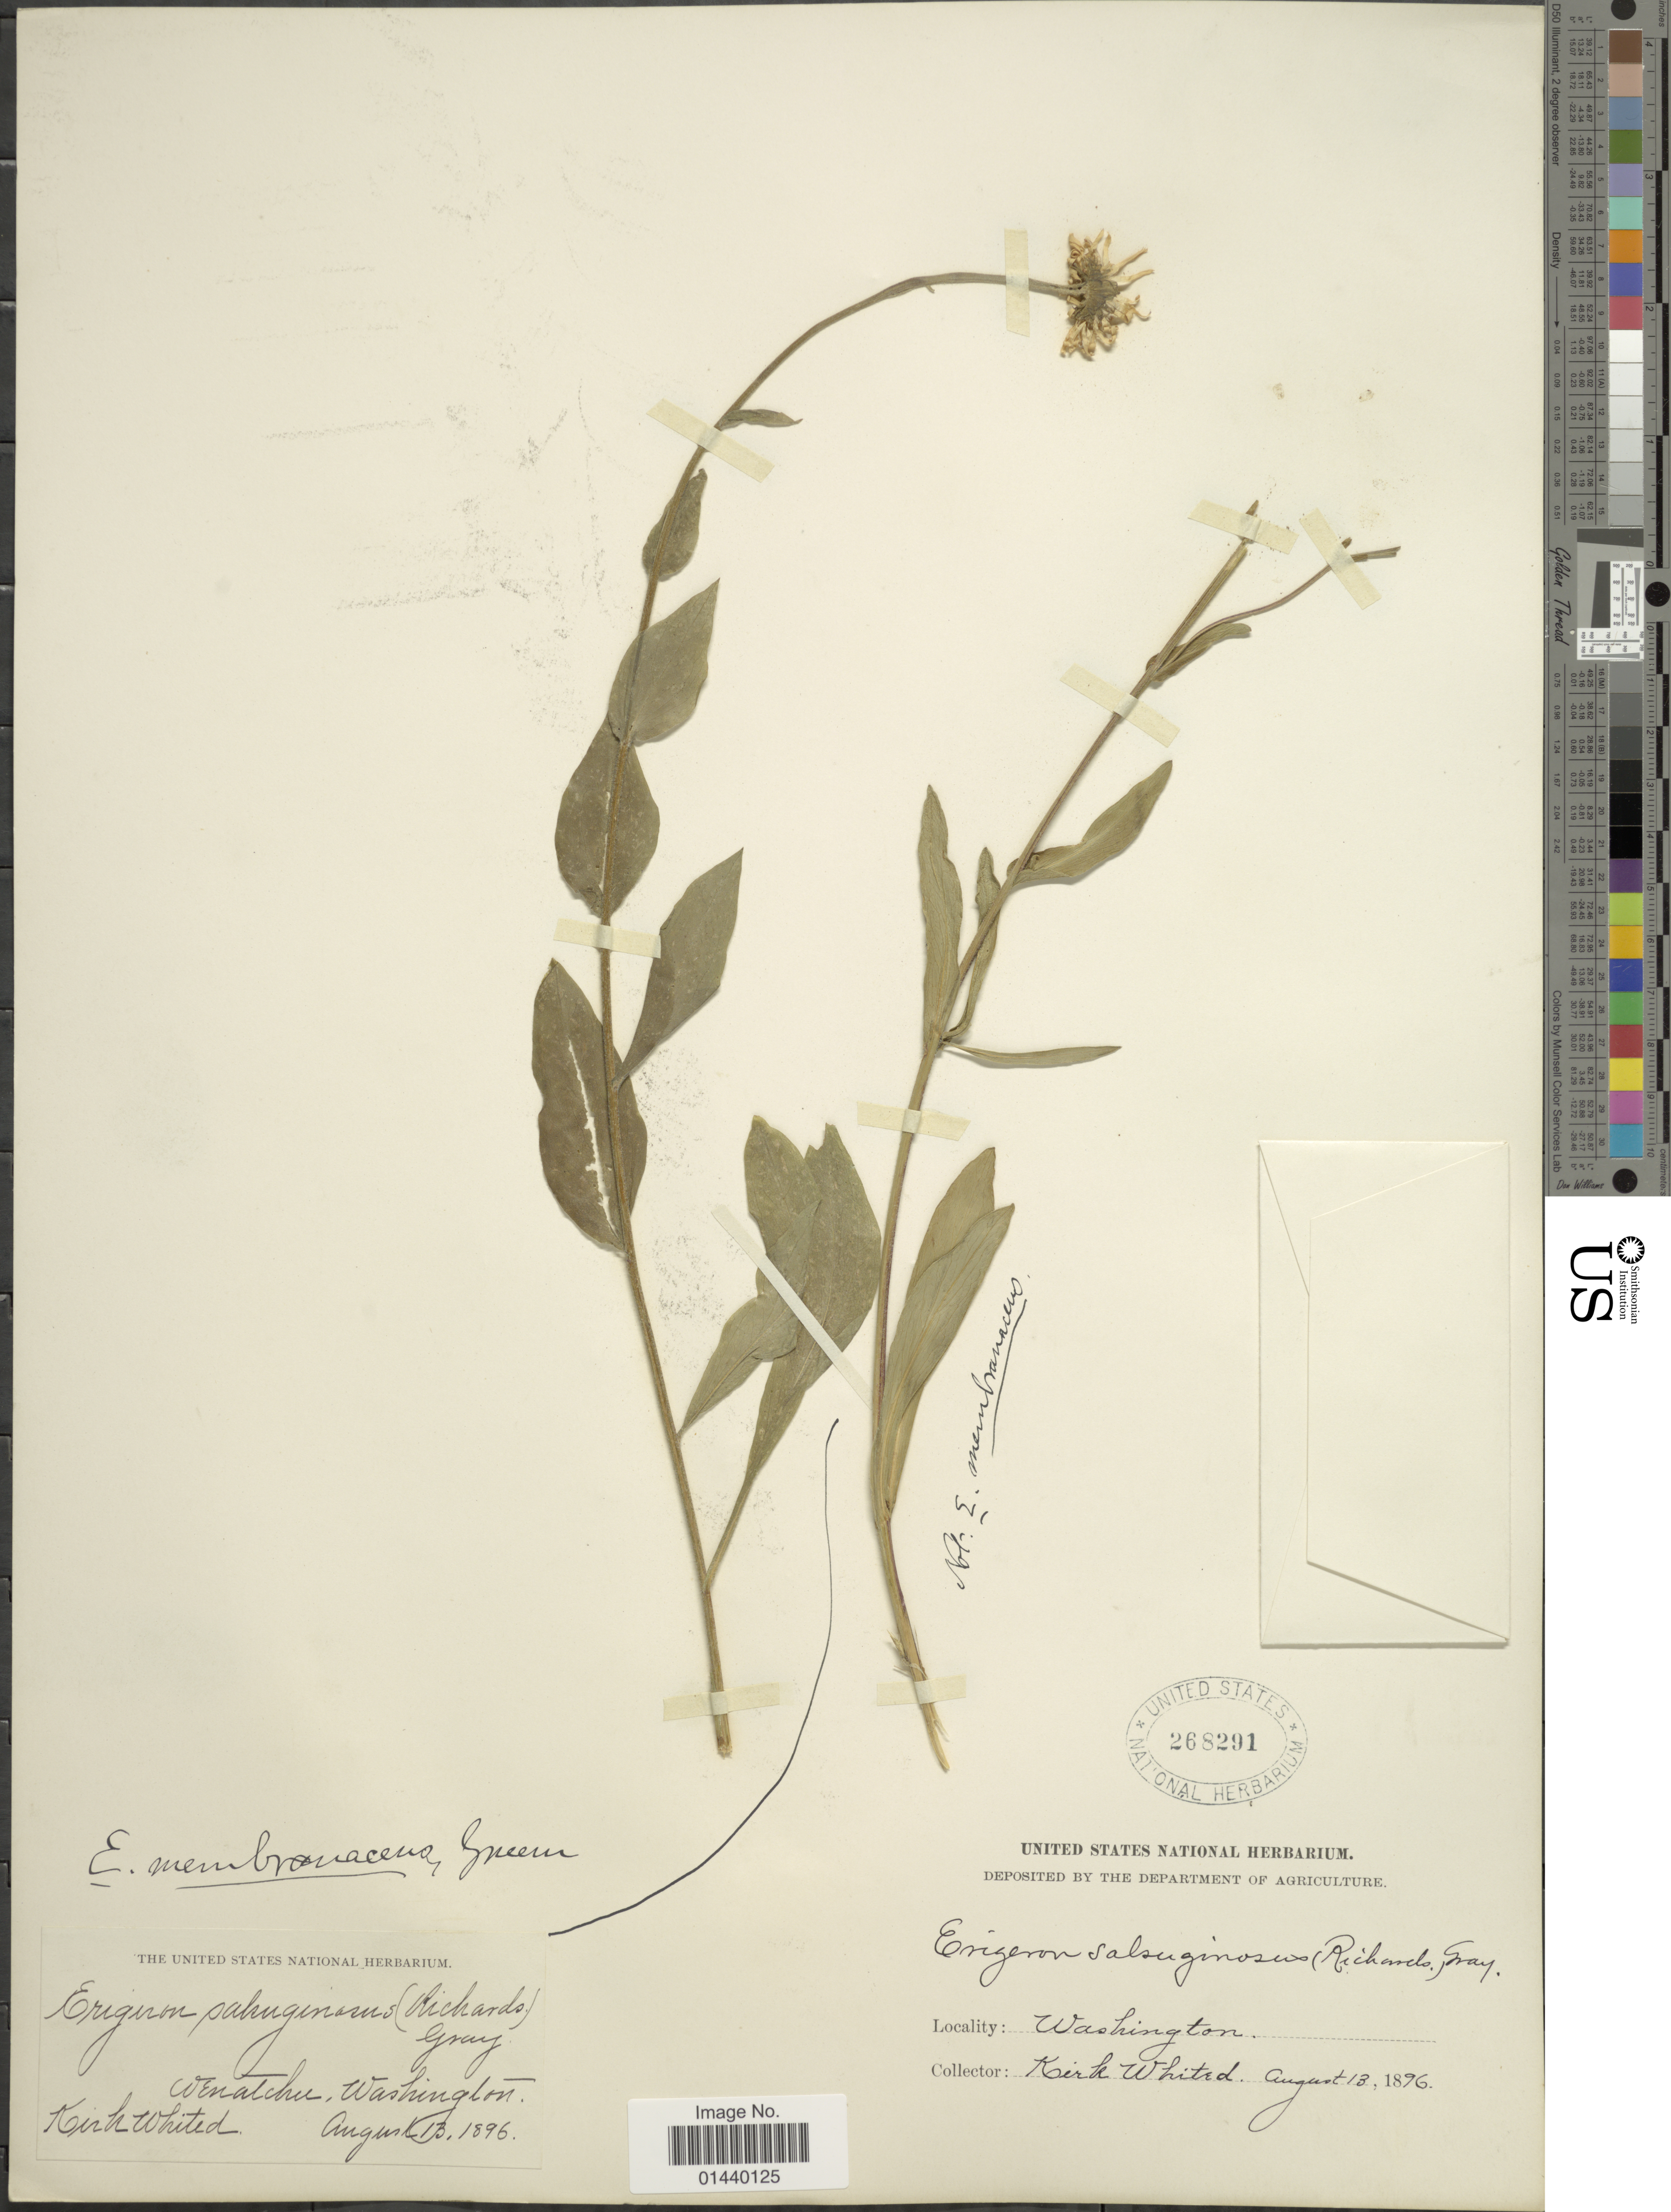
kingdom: Plantae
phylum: Tracheophyta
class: Magnoliopsida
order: Asterales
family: Asteraceae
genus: Erigeron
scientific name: Erigeron salsuginosus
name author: (Richardson ex R. Br.) A. Gray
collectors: K. Whited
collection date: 1896-08-13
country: United States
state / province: Washington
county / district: Chelan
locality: Wenatchee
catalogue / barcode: US 268291